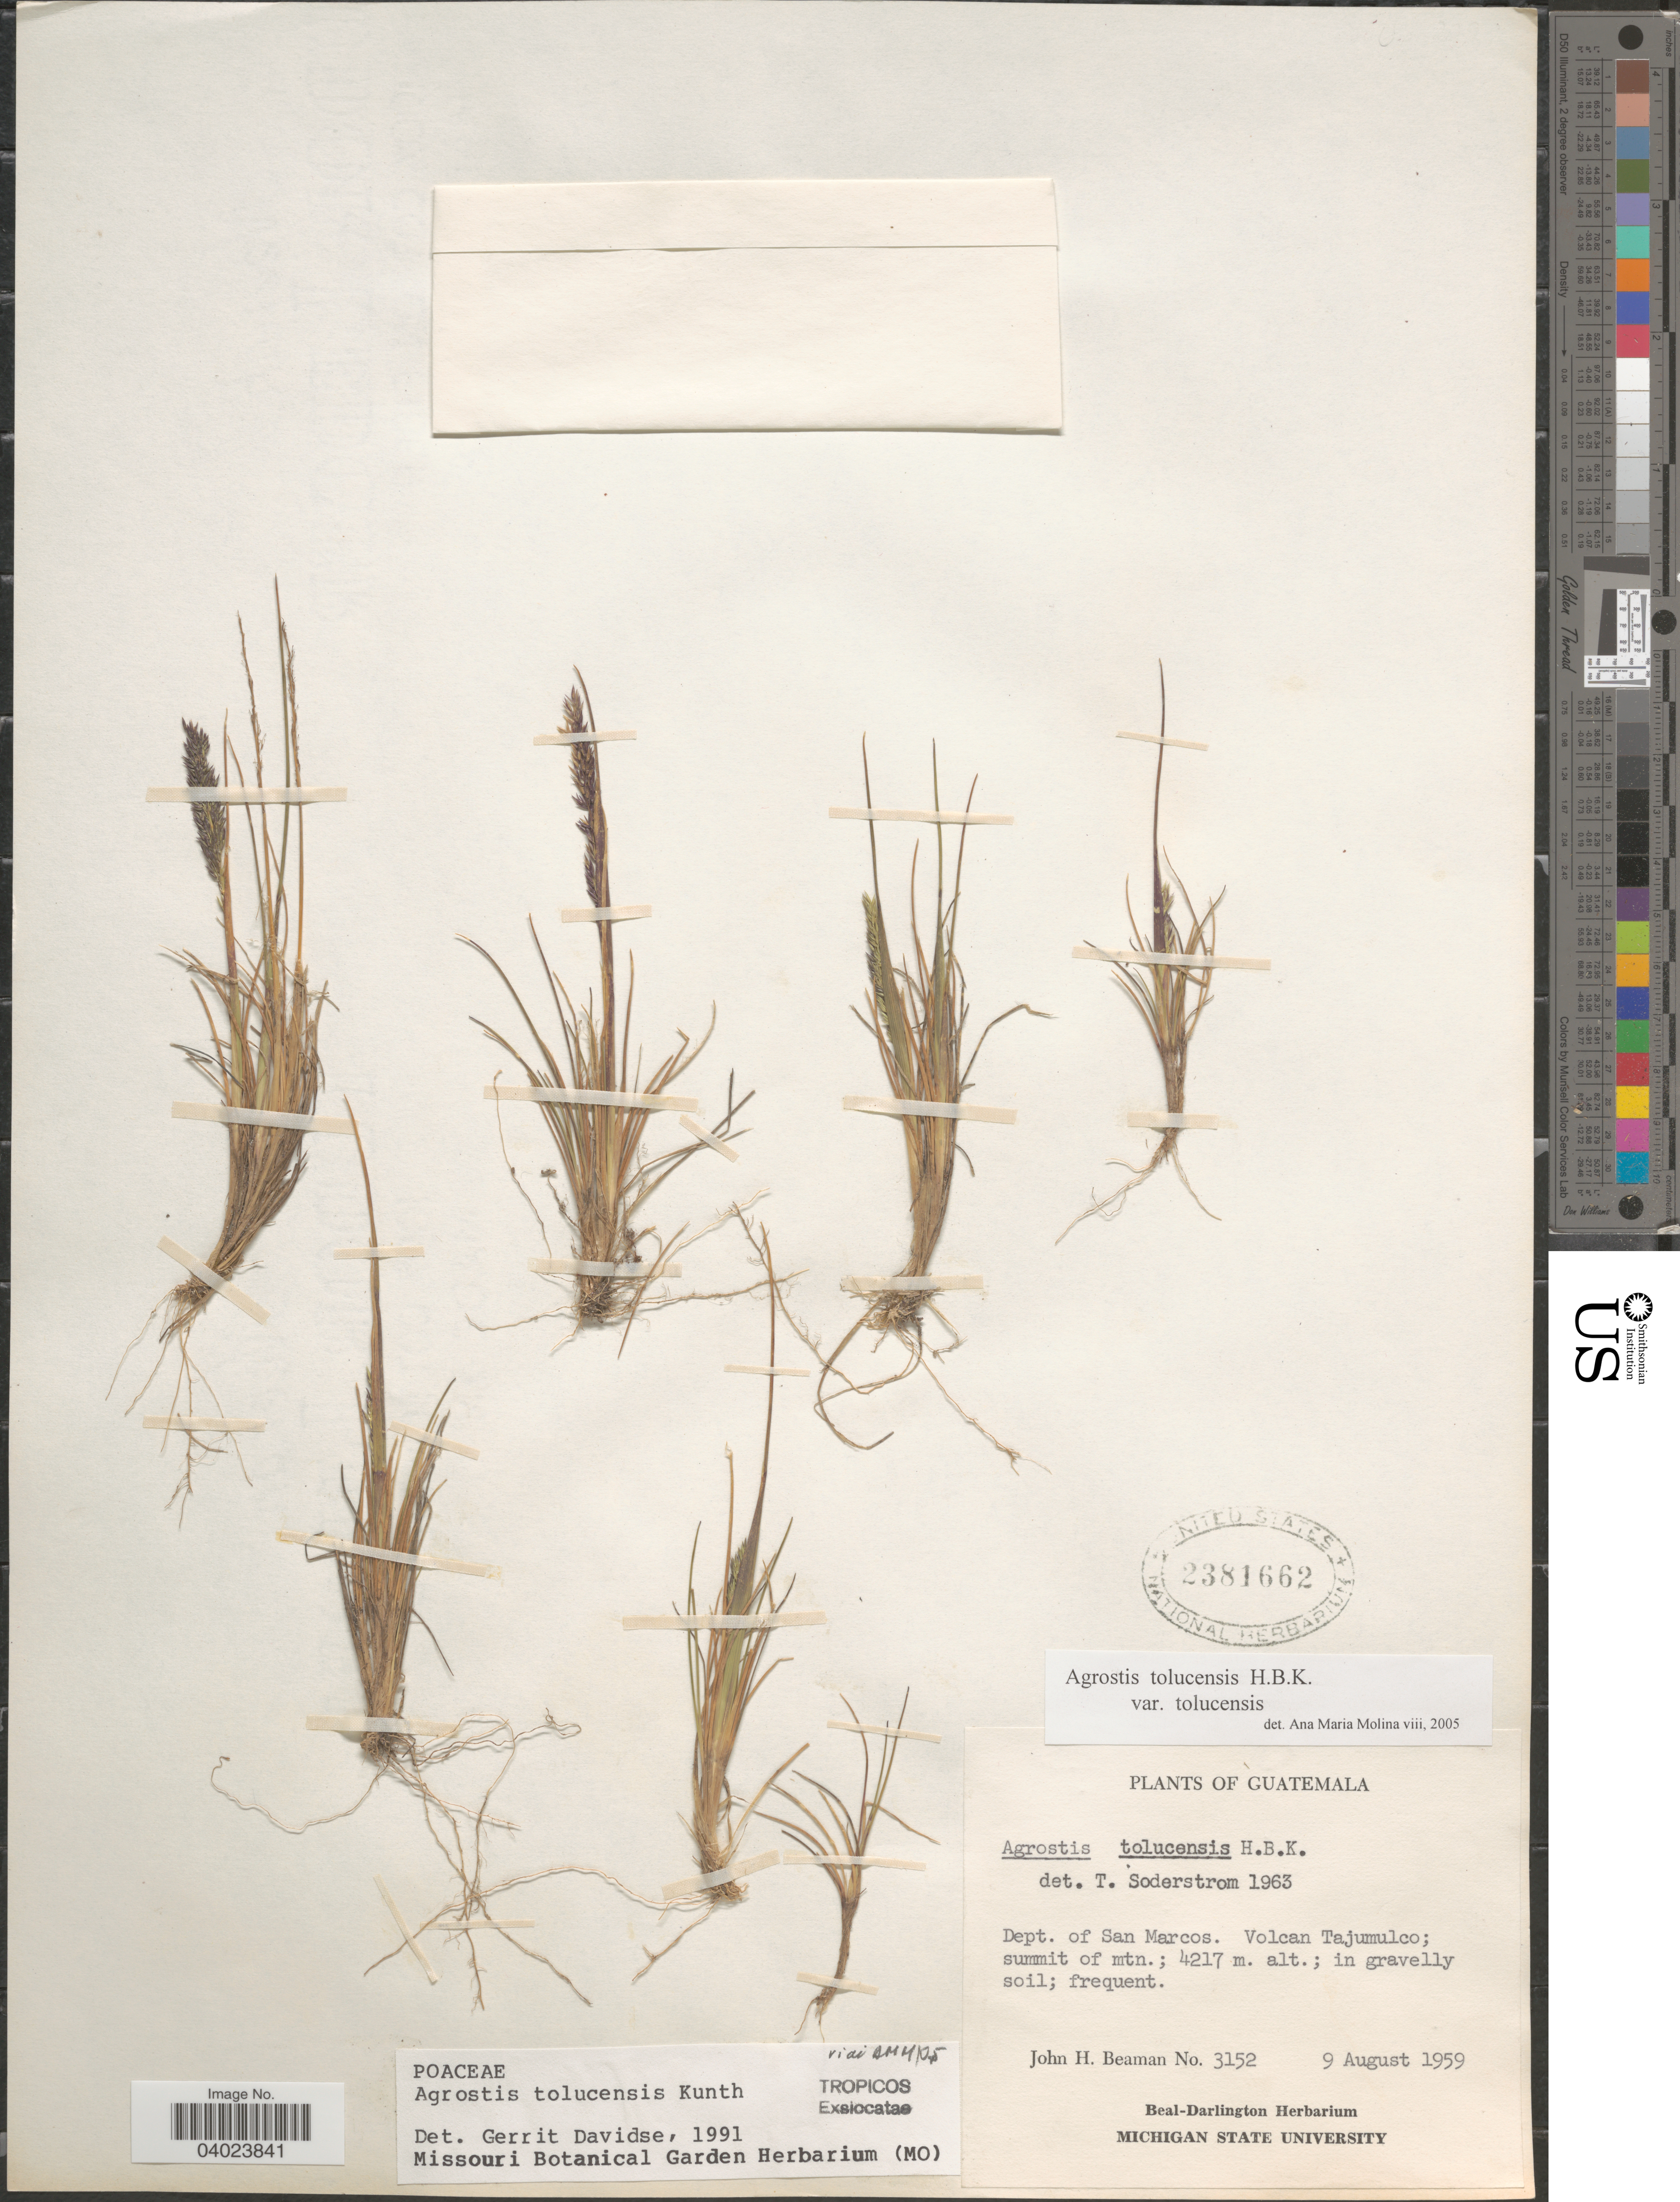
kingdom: Plantae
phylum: Tracheophyta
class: Liliopsida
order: Poales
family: Poaceae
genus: Agrostis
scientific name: Agrostis tolucensis Kunth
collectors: J. H. Beaman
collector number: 3152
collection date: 1959-08-09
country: Guatemala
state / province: San Marcos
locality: Dept. of San Marcos. Volcan Tajumulco; summit of mtn.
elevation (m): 4217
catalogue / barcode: US 2381662